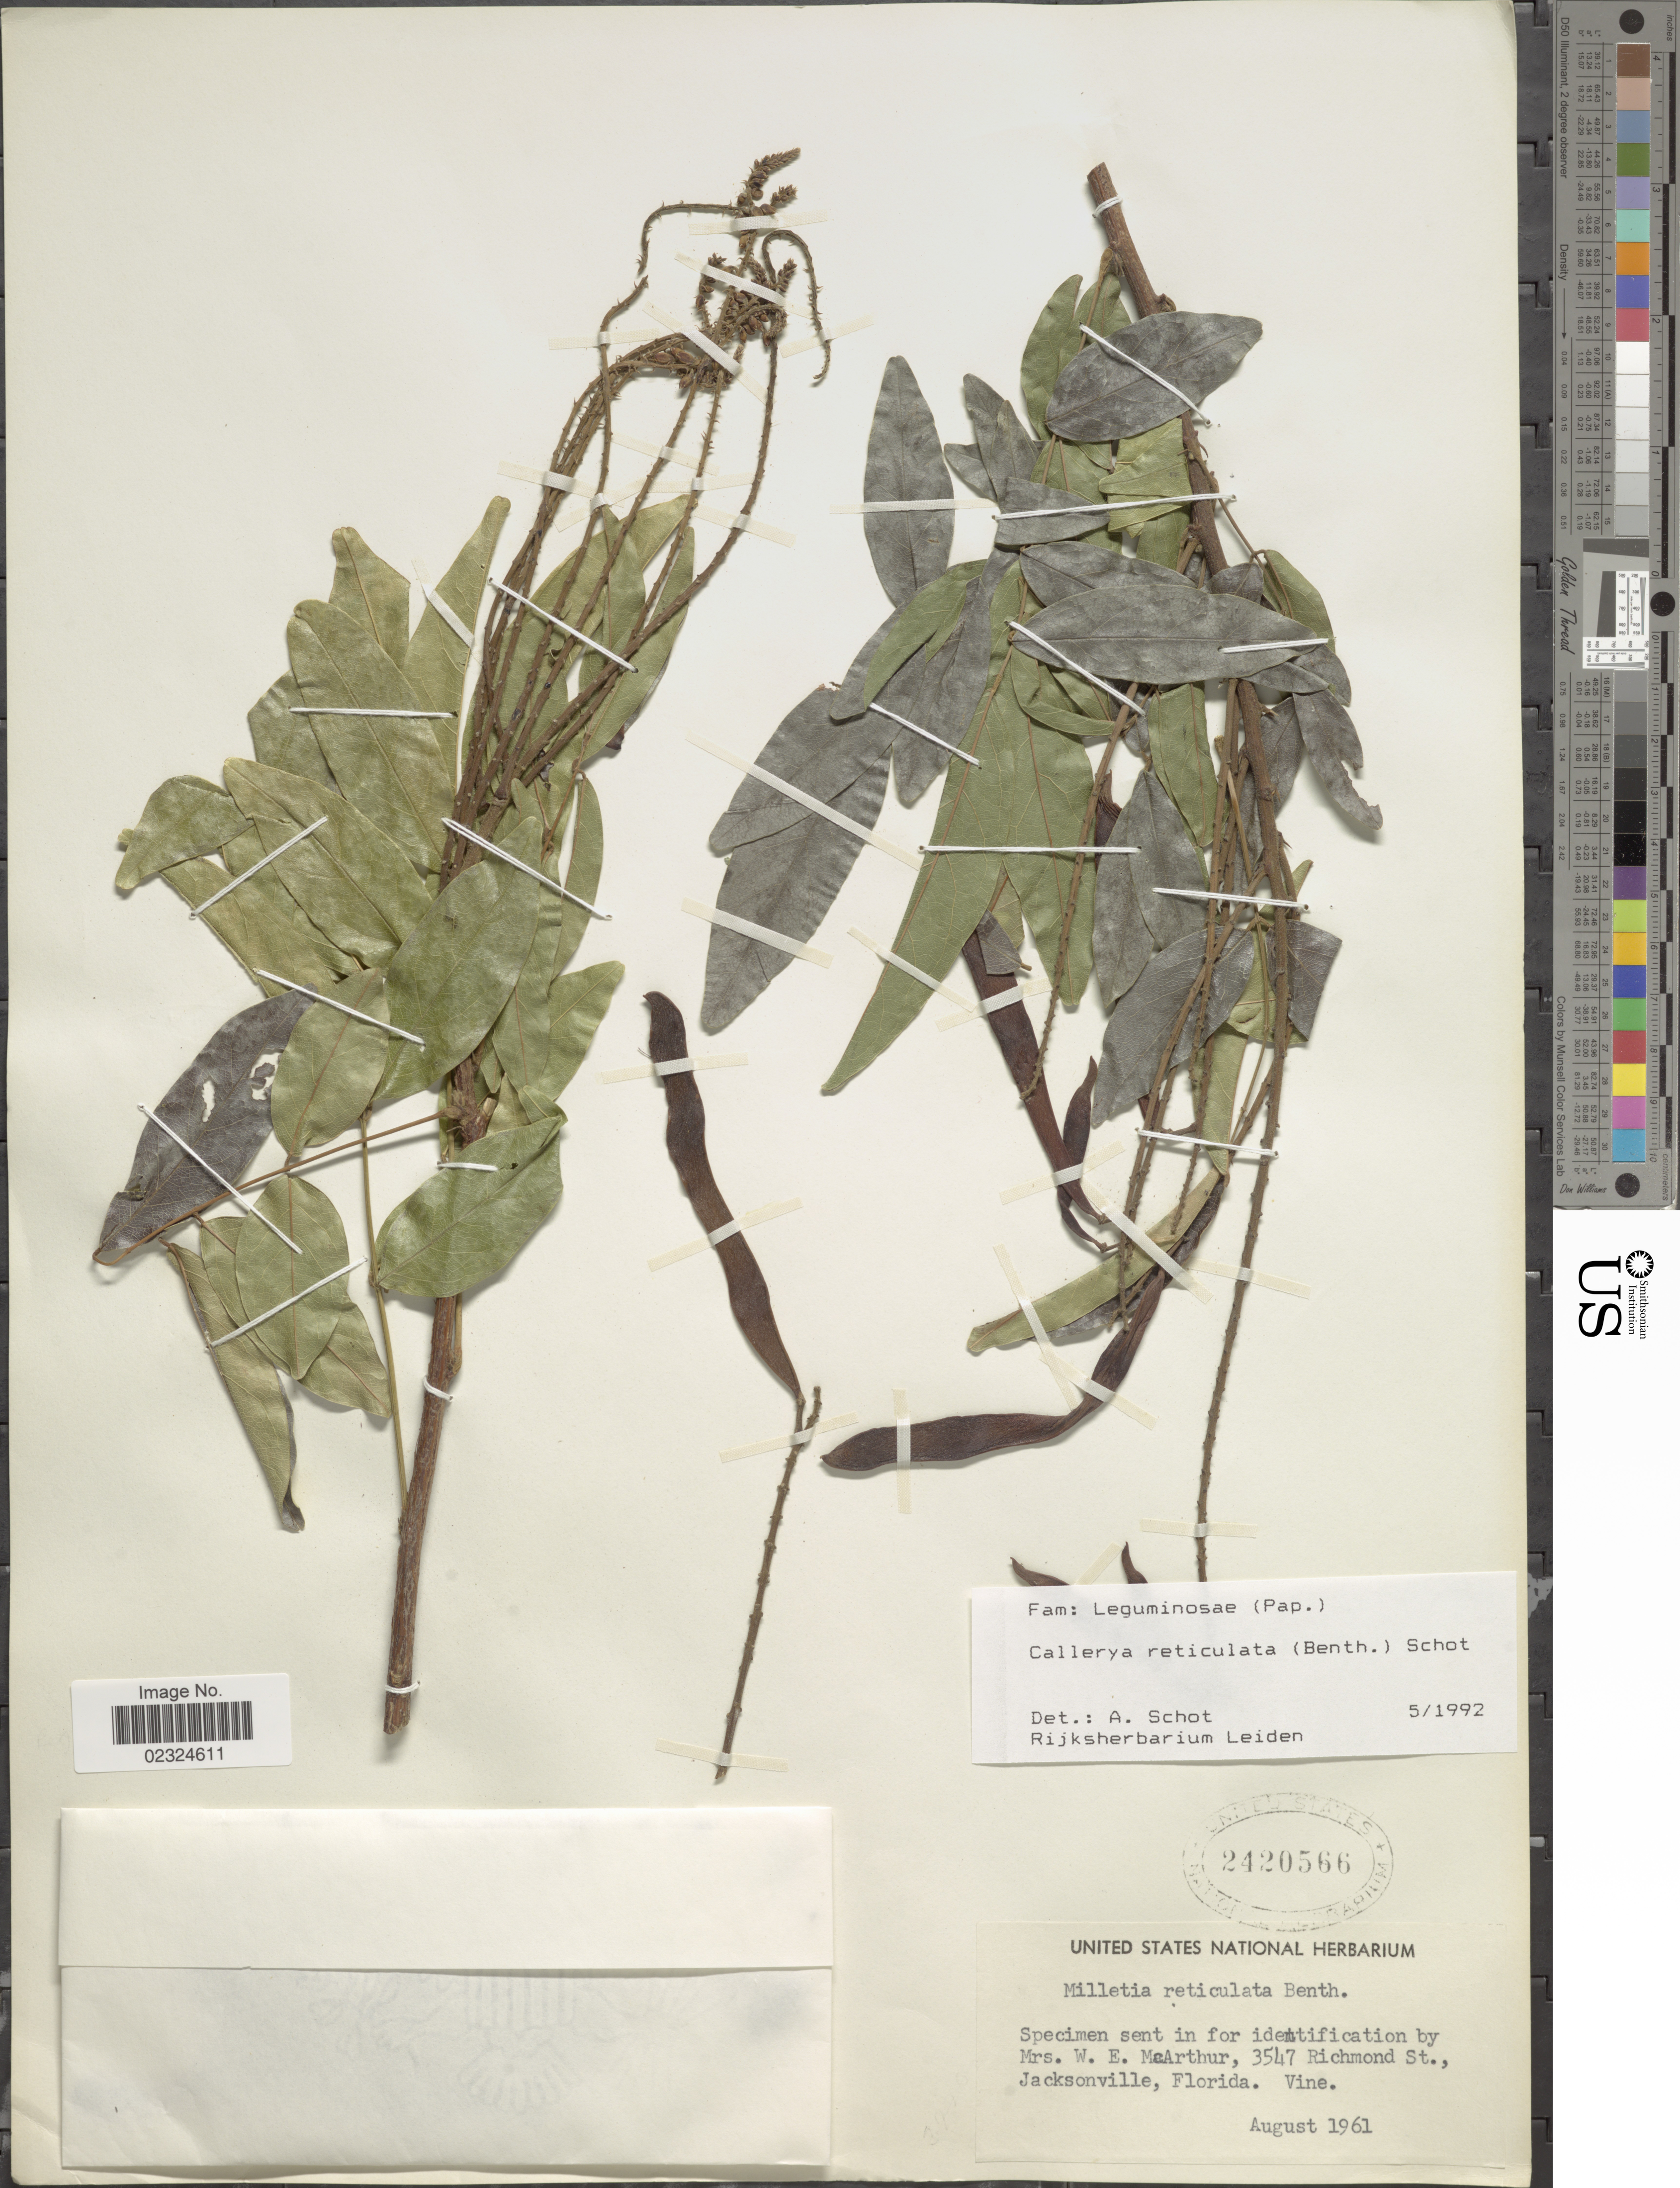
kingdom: Plantae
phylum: Tracheophyta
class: Magnoliopsida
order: Fabales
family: Fabaceae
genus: Wisteriopsis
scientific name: Wisteriopsis reticulata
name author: (Benth.) J. Compton & Schrire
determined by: Strong, Mark T., (BOT), Smithsonian Institution - National Museum of Natural History (UNITED STATES)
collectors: W. McArthur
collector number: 3547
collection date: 1961-08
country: United States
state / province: Florida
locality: Richmond St., Jacksonville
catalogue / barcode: US 2420566